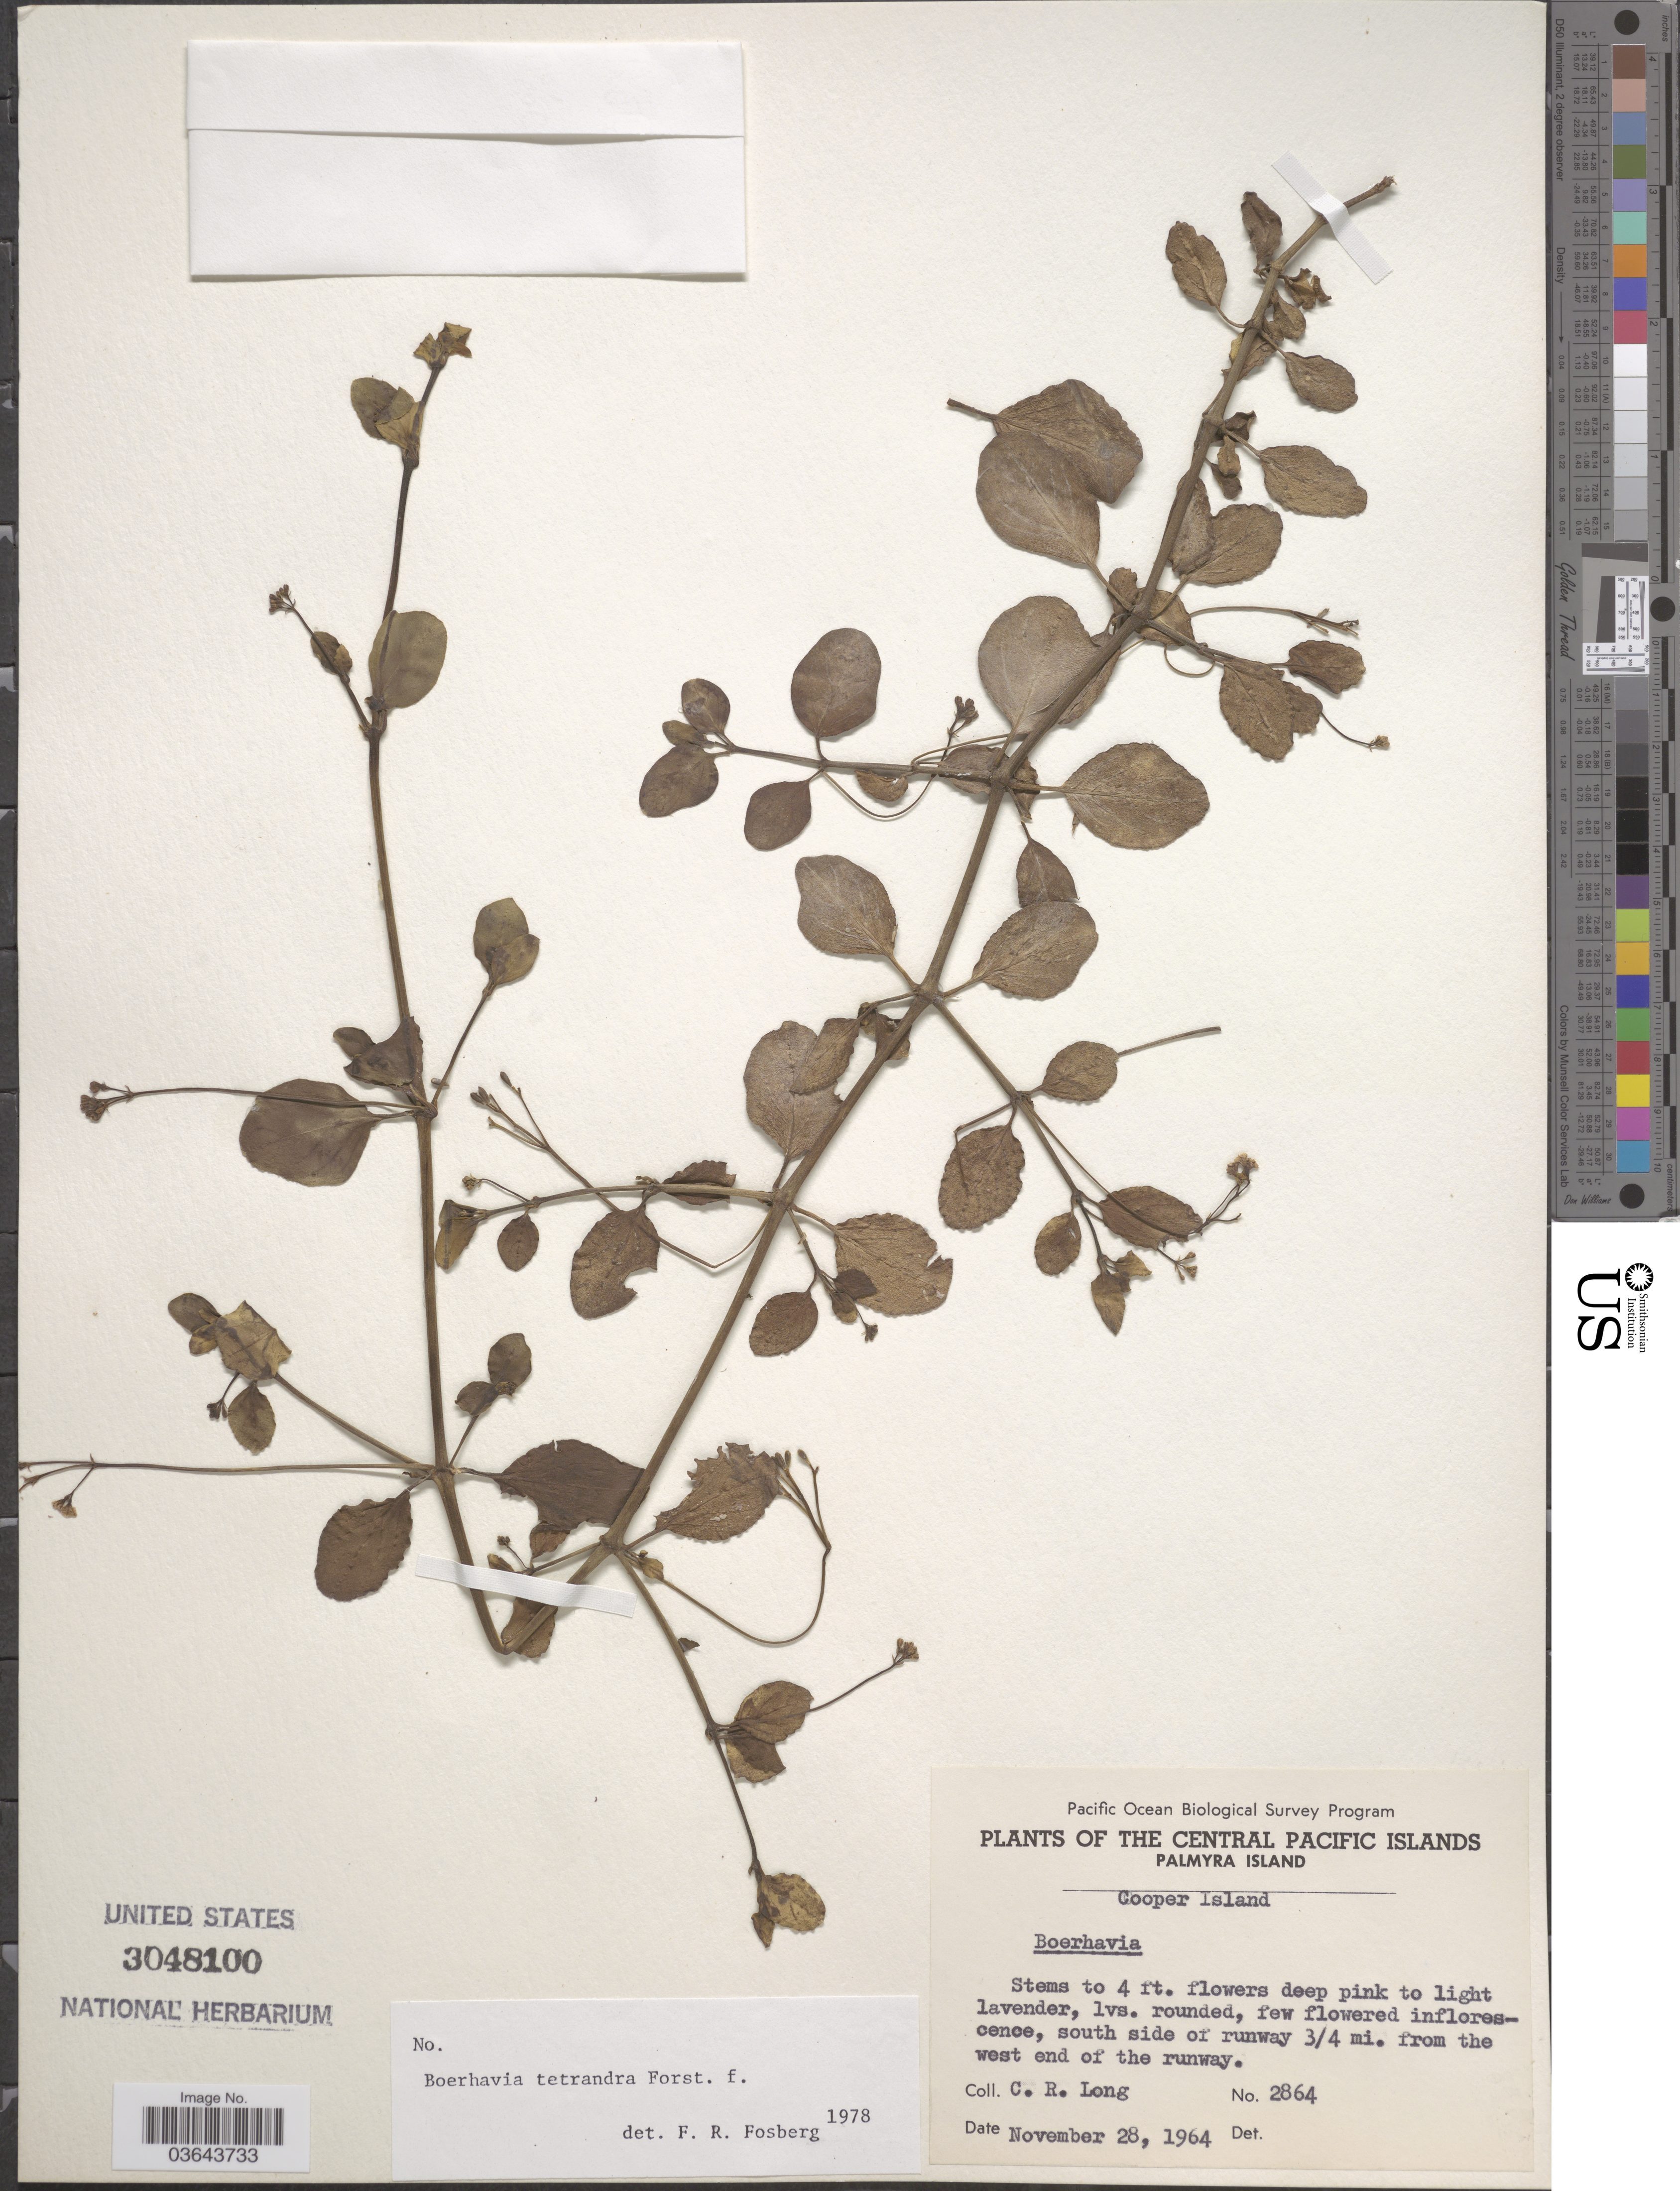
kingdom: Plantae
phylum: Tracheophyta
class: Magnoliopsida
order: Caryophyllales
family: Nyctaginaceae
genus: Boerhavia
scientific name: Boerhavia tetrandra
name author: G. Forst.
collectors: C. R. Long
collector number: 2864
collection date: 1964-11-28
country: U.S. Administered Pacific Islands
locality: The Central Pacific Islands. Palmyra Island. Cooper Island. South side of runway 3/4 mi. from the west end of the runway.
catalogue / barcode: US 3048100